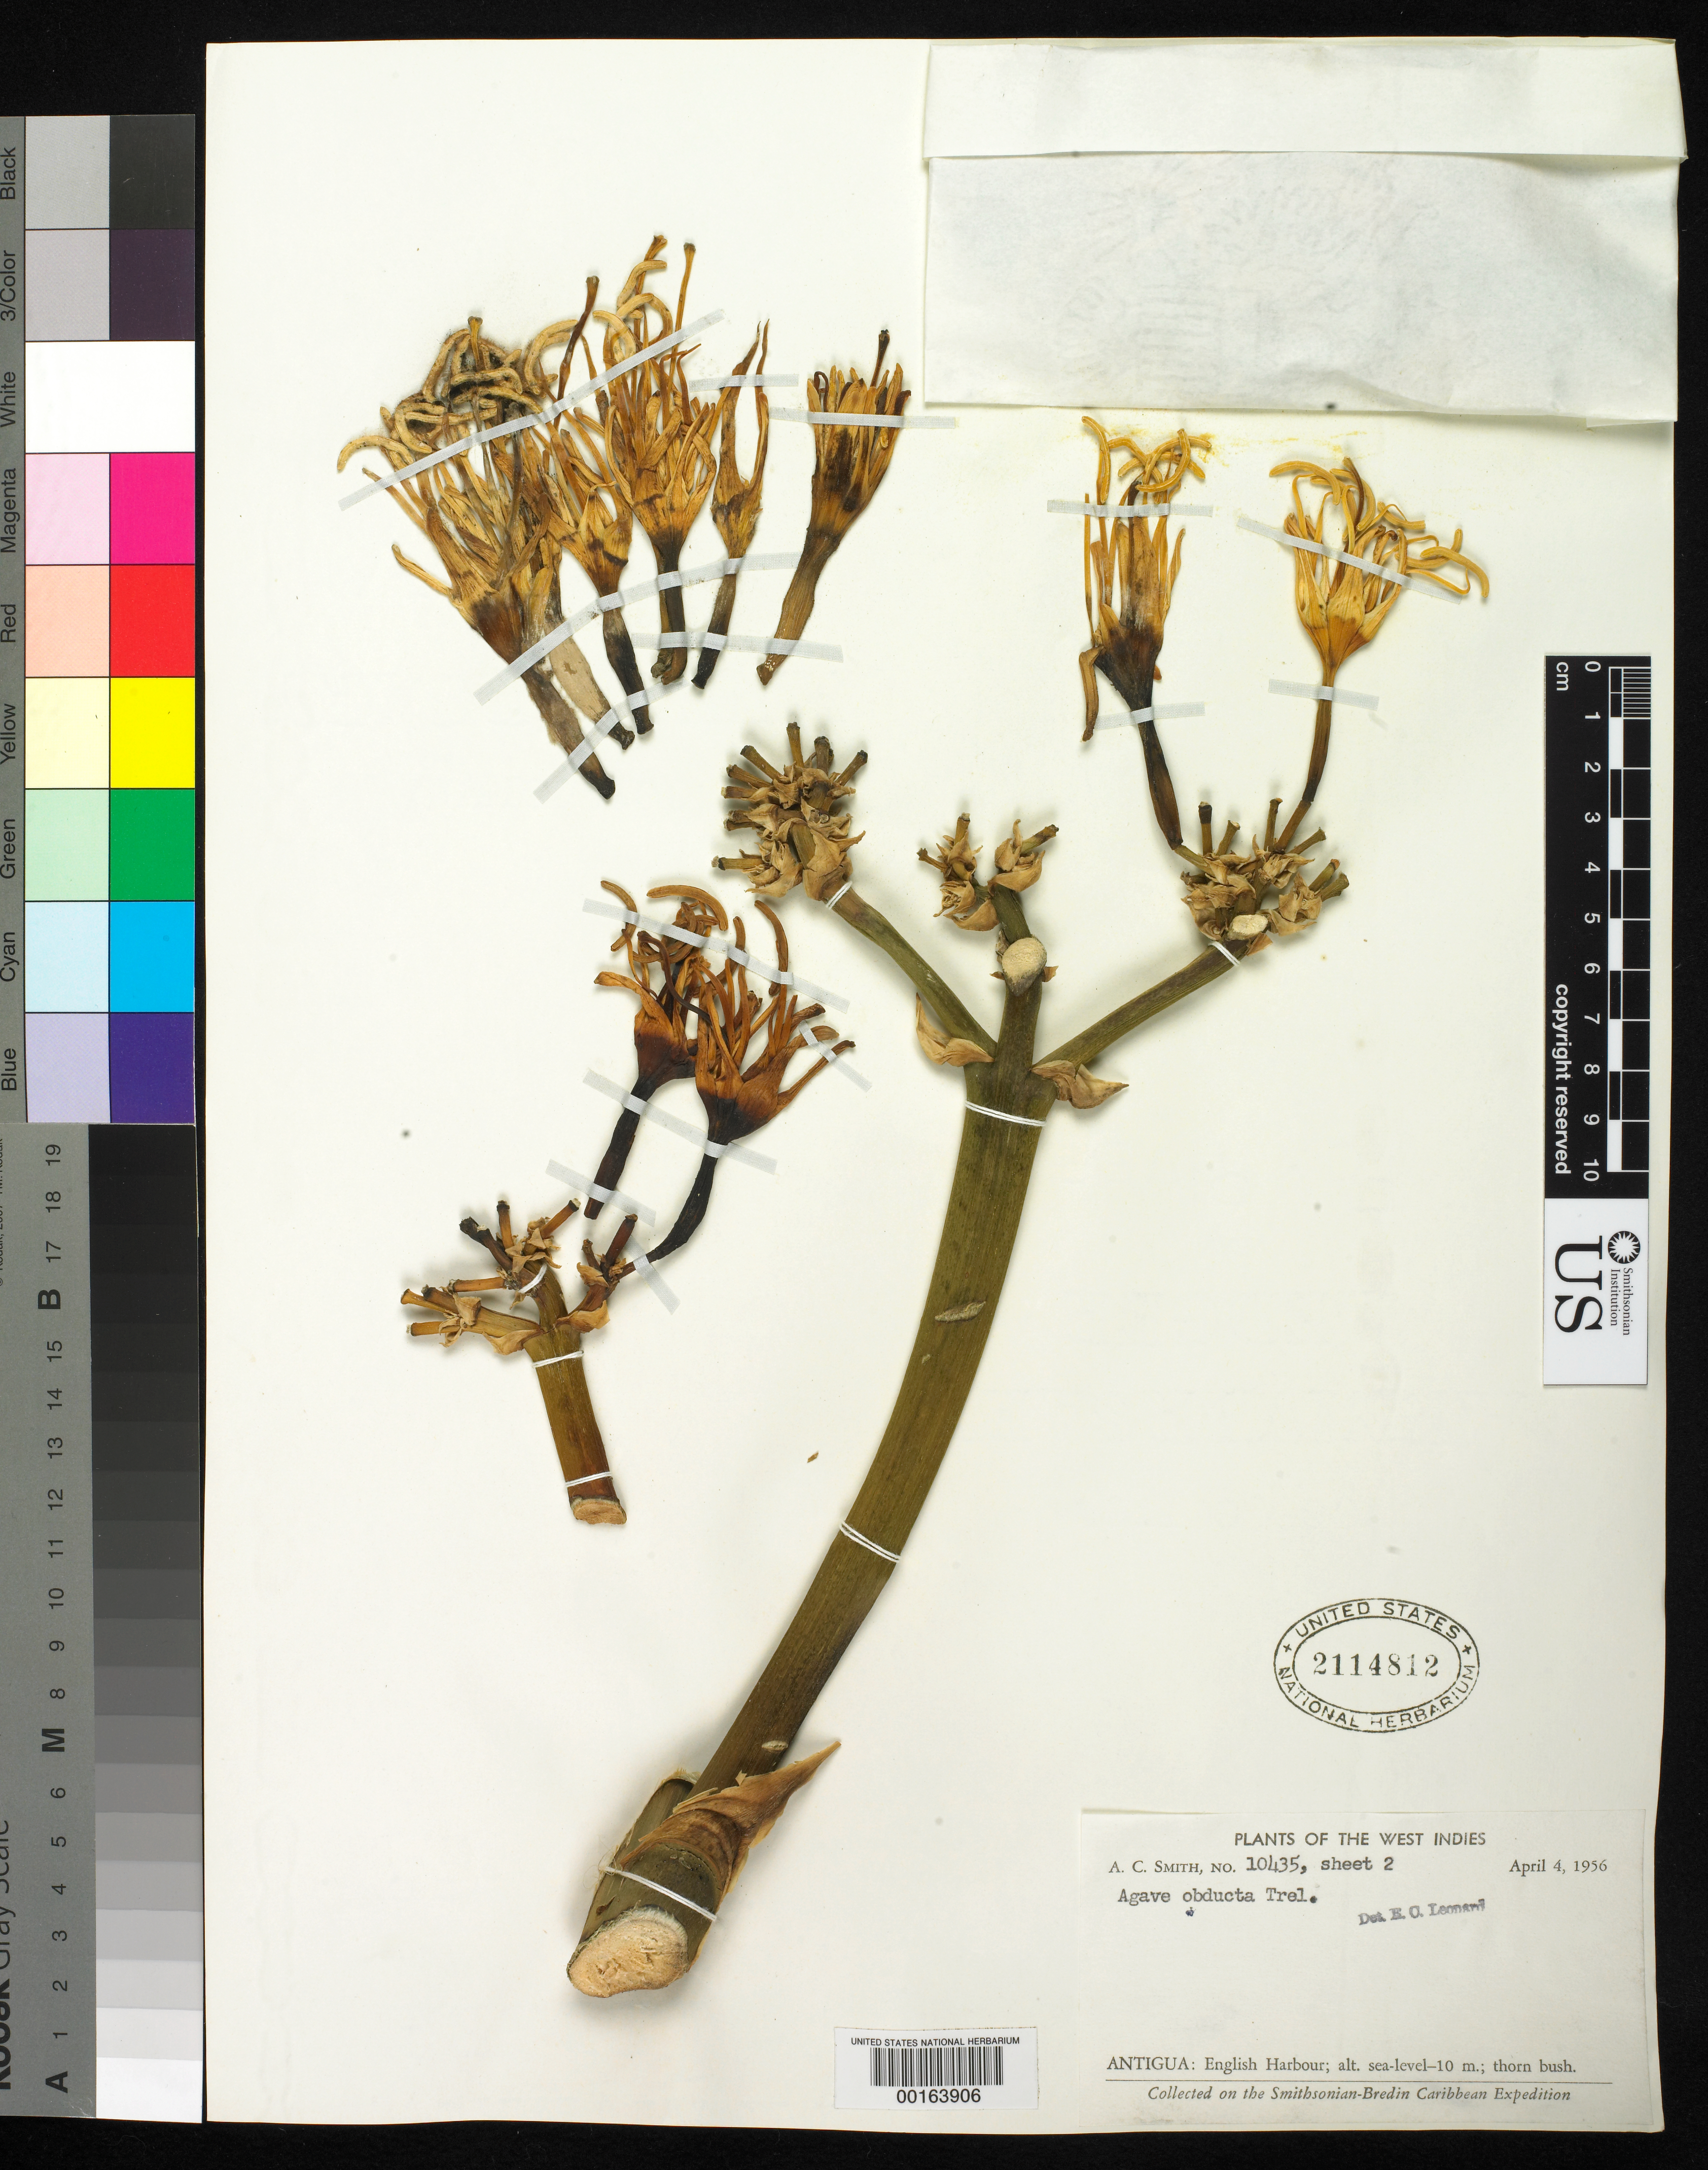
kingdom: Plantae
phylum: Tracheophyta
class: Liliopsida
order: Asparagales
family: Asparagaceae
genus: Agave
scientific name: Agave obducta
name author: Trel.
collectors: A. C. Smith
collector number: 10435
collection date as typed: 04 Apr 1956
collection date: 1956-04-04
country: Antigua and Barbuda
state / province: Saint Paul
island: Antigua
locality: English Harbor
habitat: Thorn bush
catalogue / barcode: US 2114812